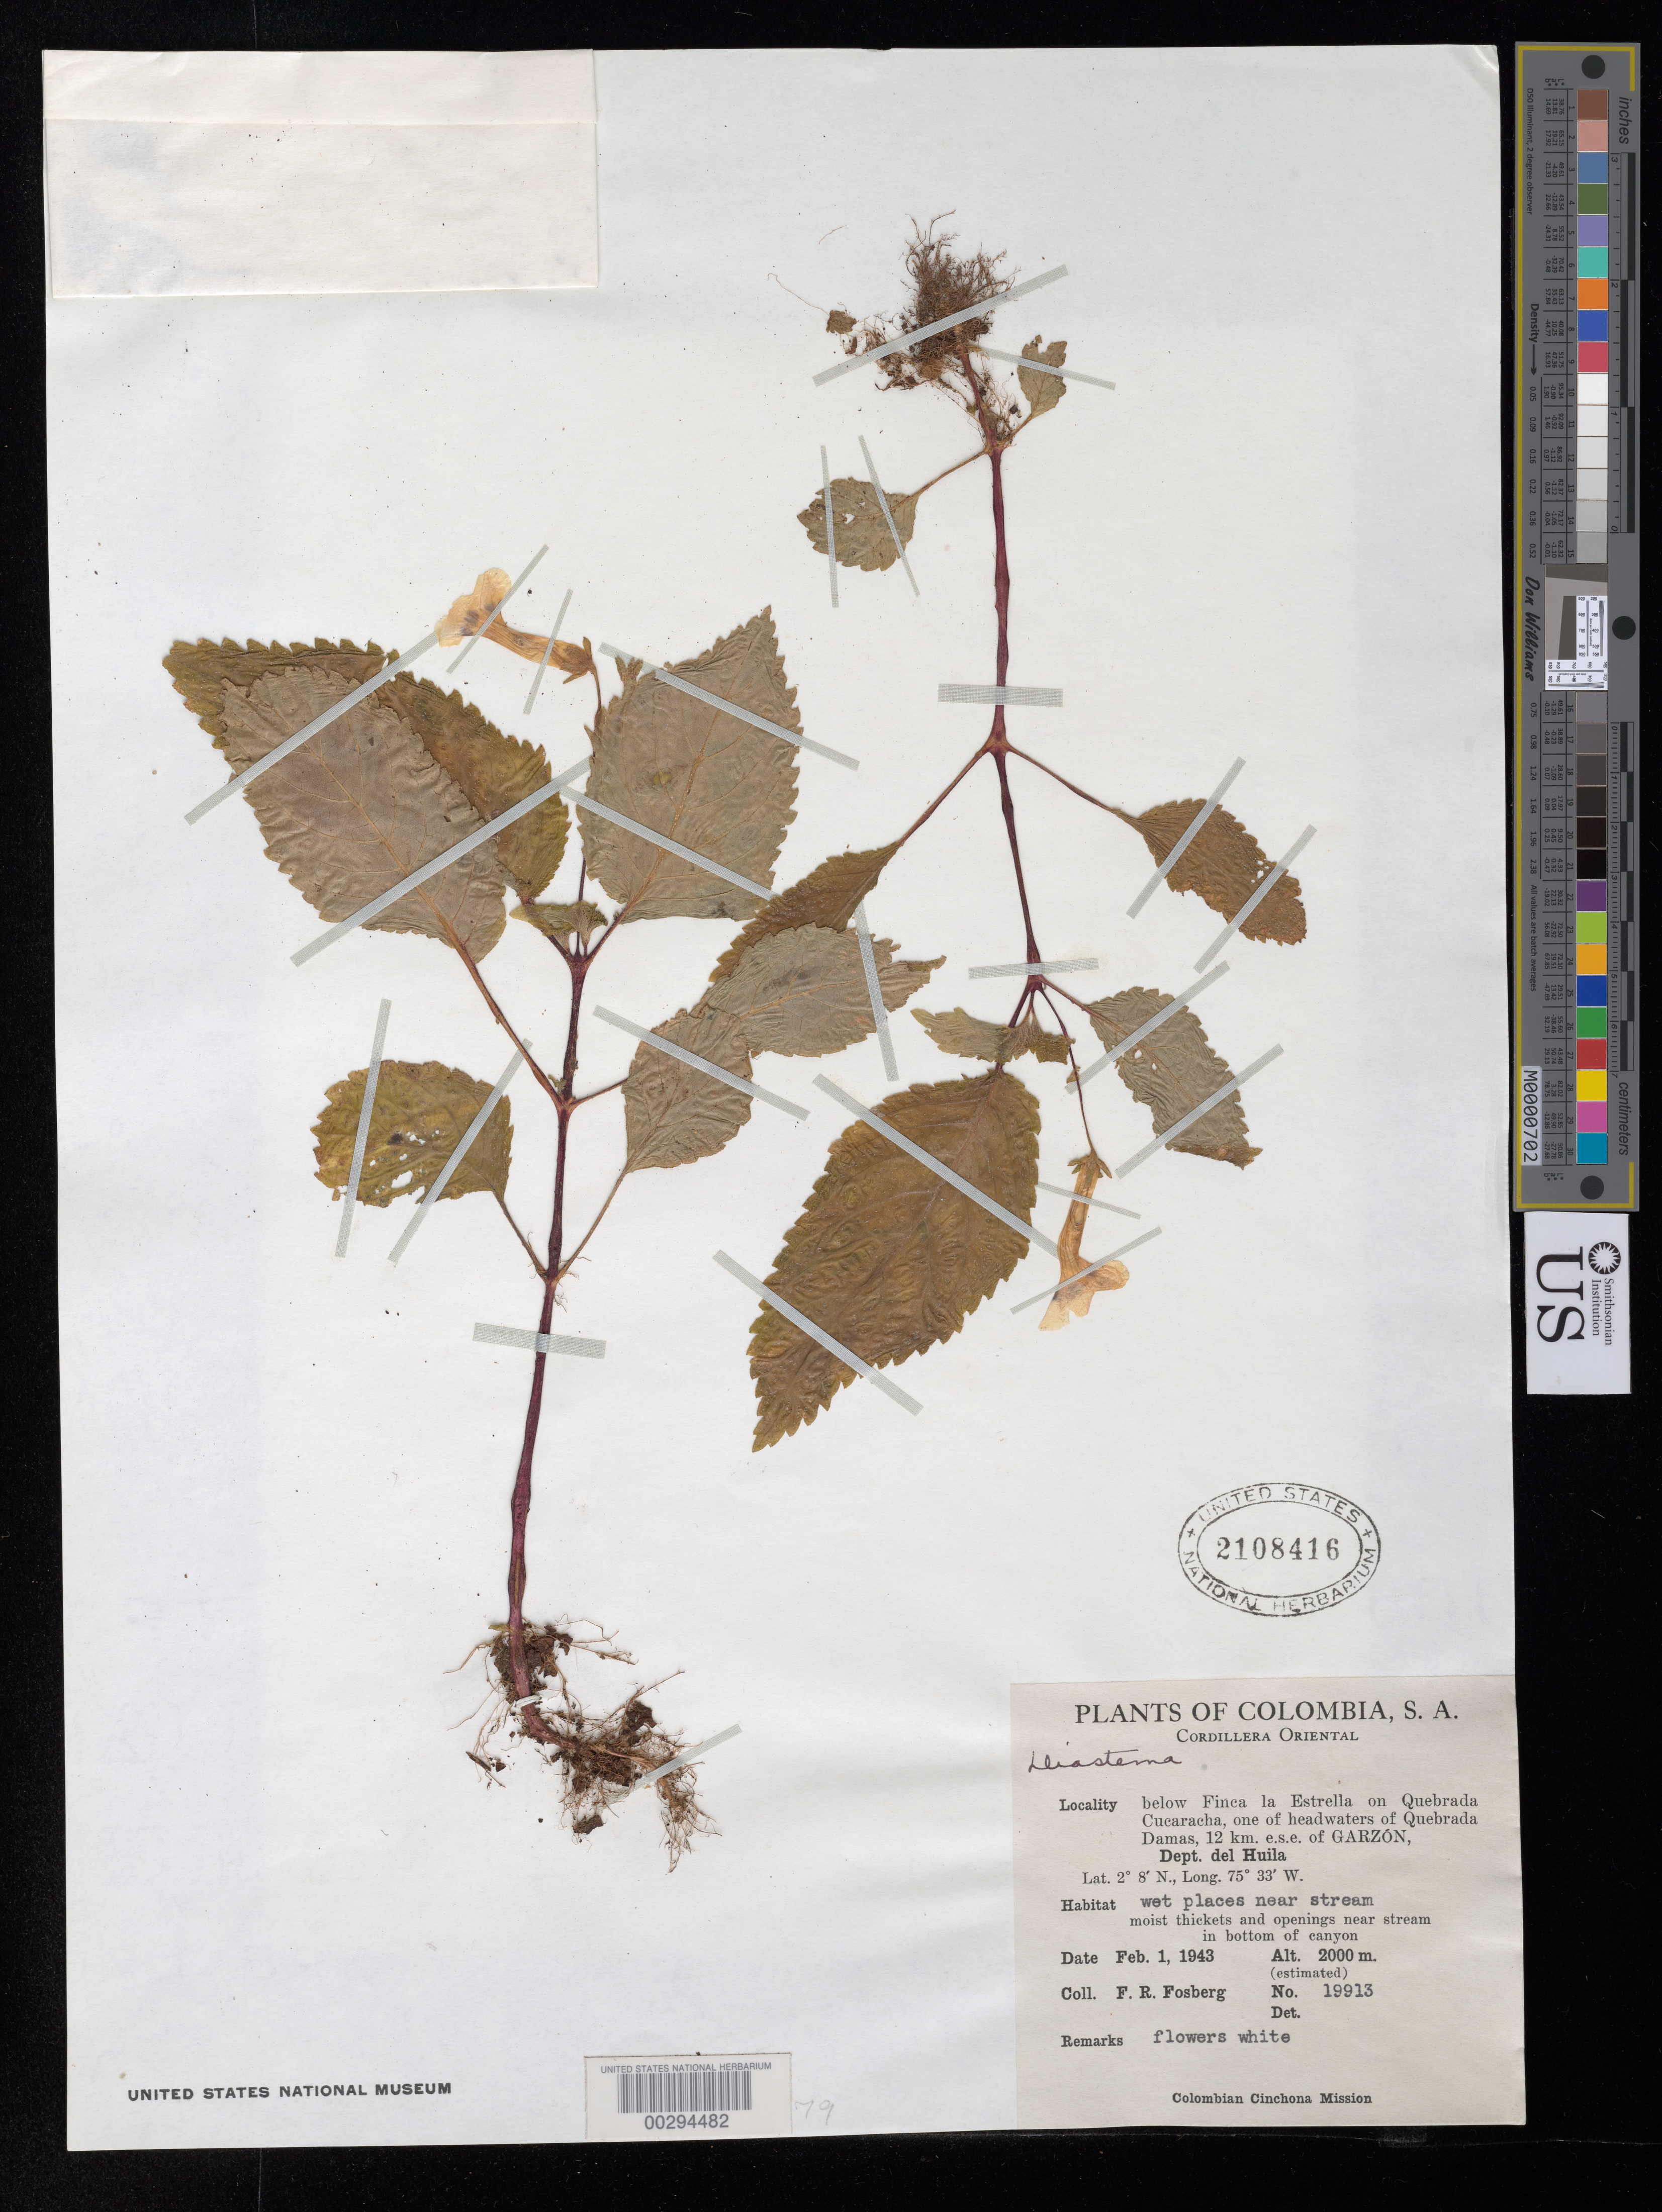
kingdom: Plantae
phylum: Tracheophyta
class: Magnoliopsida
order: Lamiales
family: Gesneriaceae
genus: Diastema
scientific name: Diastema sp.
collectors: F. R. Fosberg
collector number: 19913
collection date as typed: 01 Feb 1943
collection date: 1943-02-01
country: Colombia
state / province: Huila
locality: Below Finca La Estrella on Quebrada Cucaracha, one of headwaters of Quebrada Damas, 12 km ESE of Garzon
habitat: Wet places near stream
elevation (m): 2000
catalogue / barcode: US 2108416